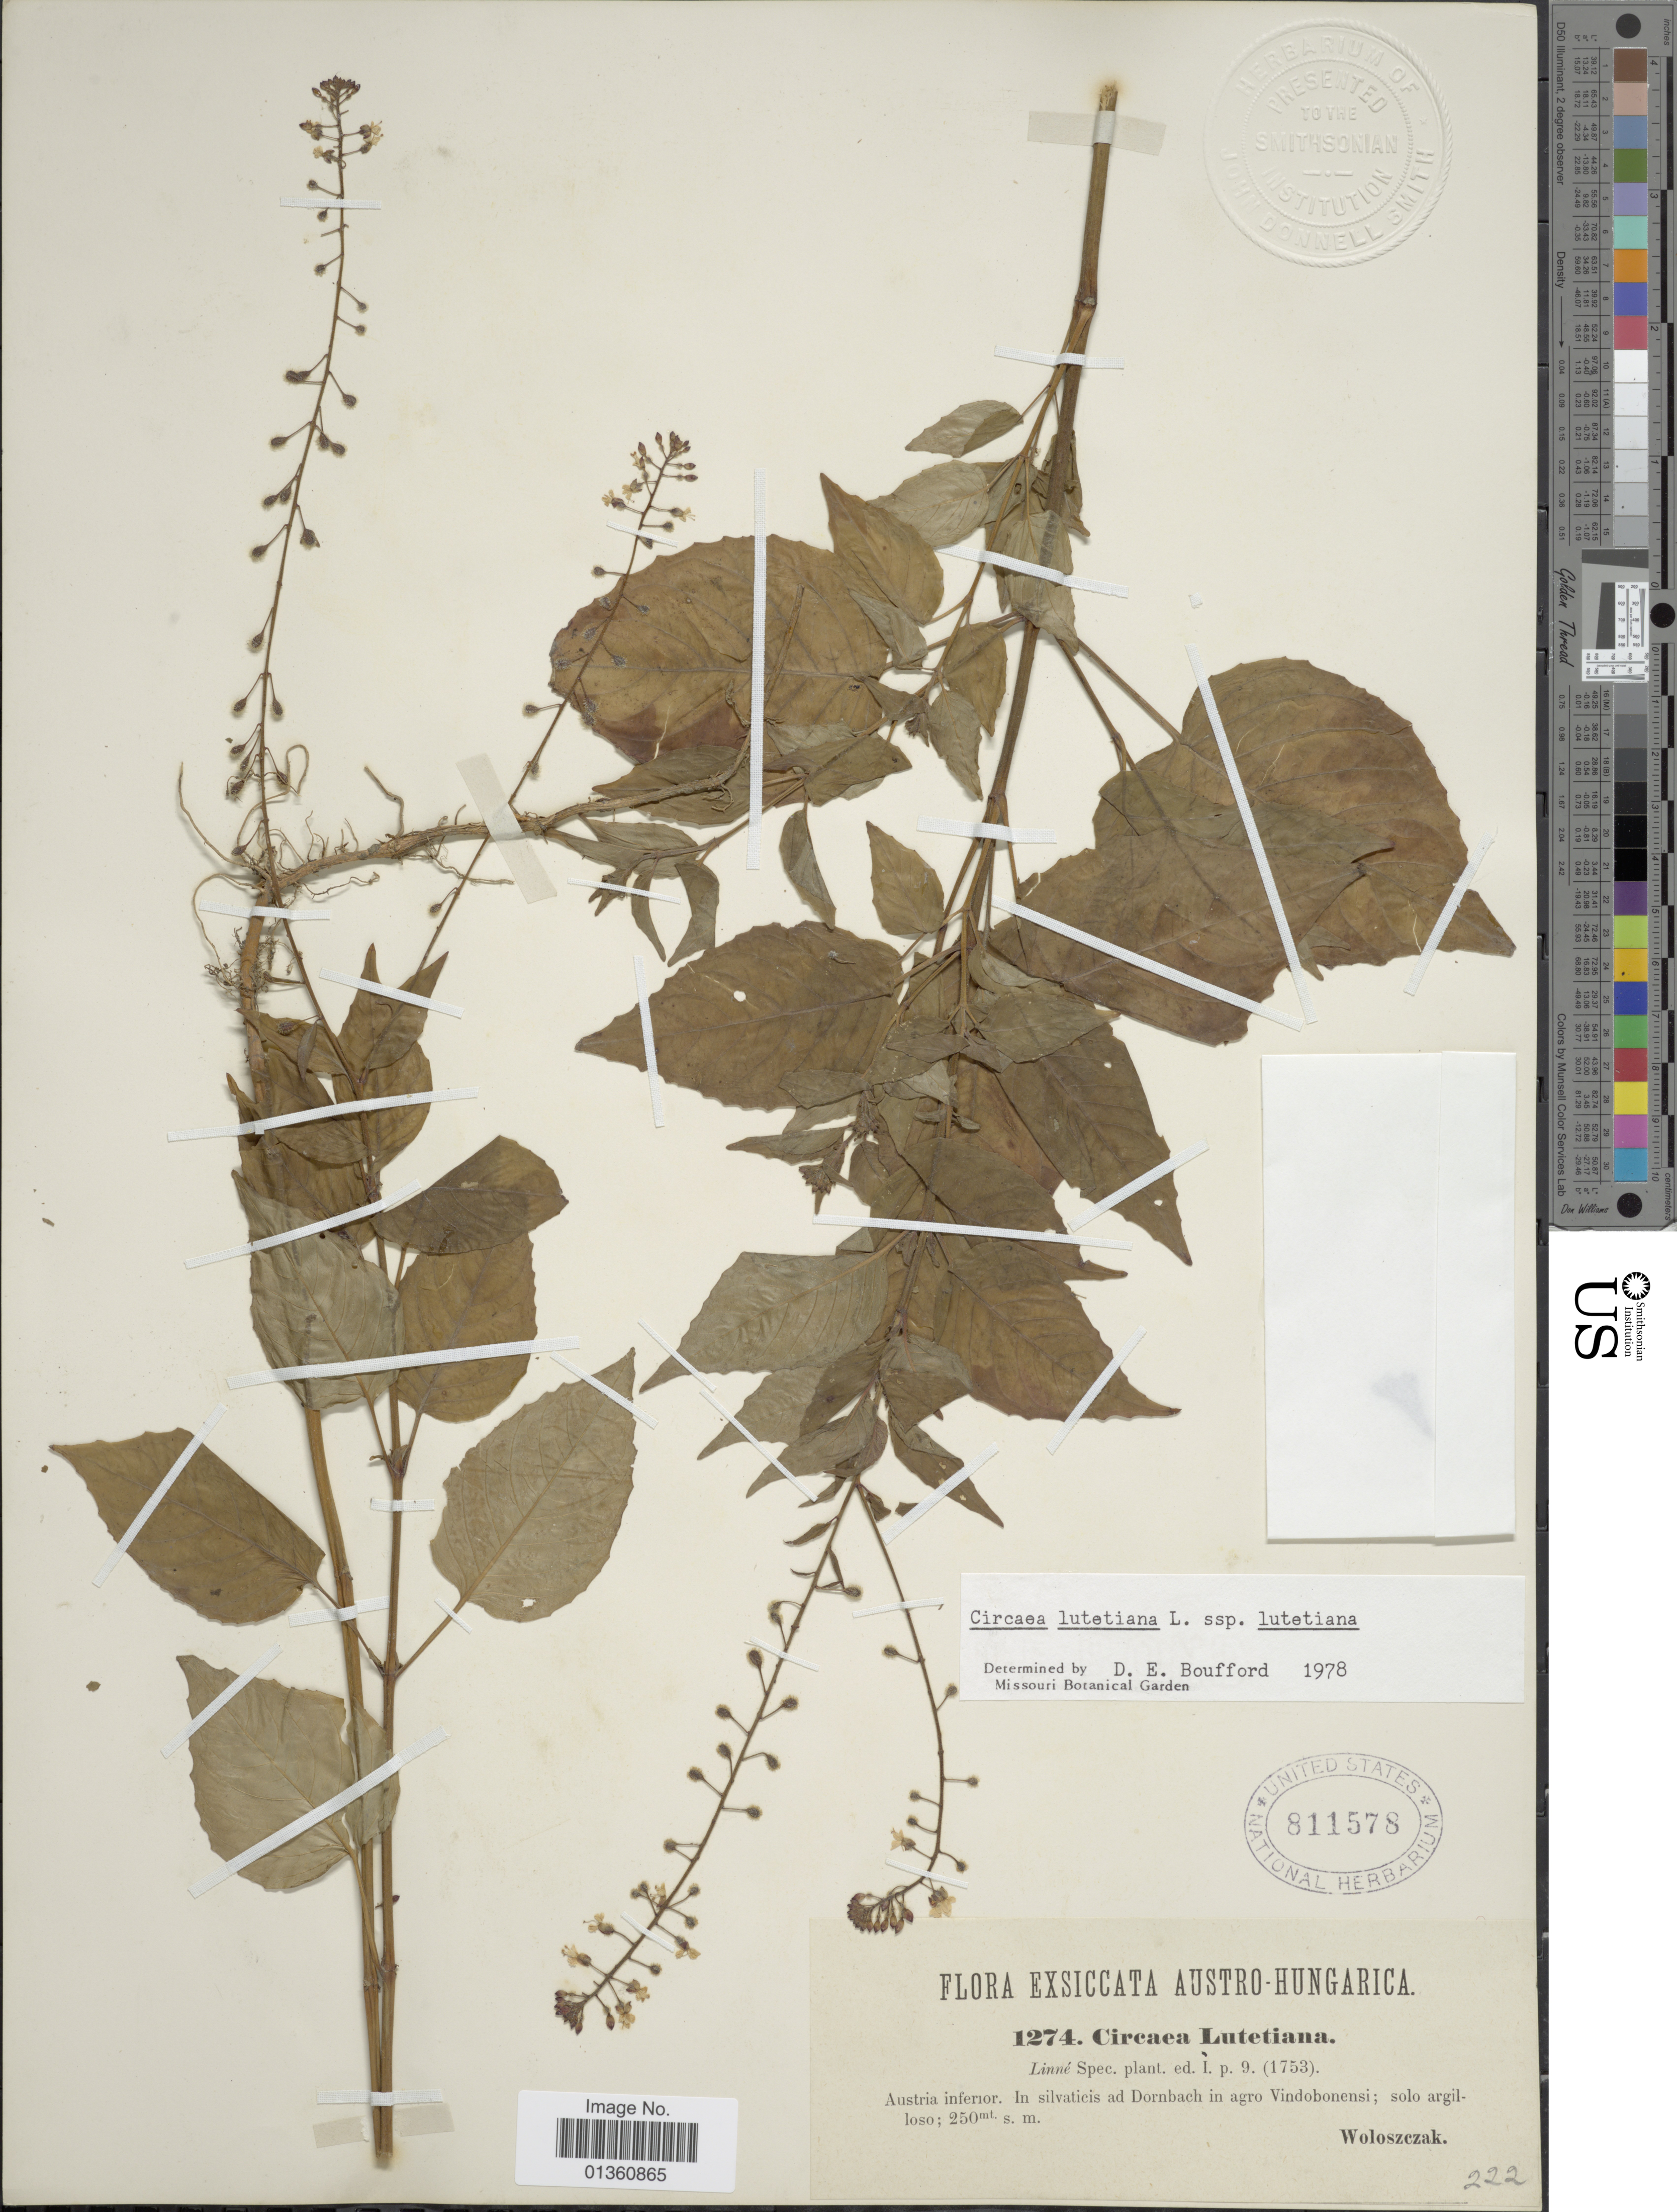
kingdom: Plantae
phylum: Tracheophyta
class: Magnoliopsida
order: Myrtales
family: Onagraceae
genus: Circaea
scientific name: Circaea lutetiana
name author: L.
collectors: Woloszczak, E.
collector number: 1274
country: Austria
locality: In silvaticis ad Dornbach in agro Vindobonensi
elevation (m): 250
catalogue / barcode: US 811578